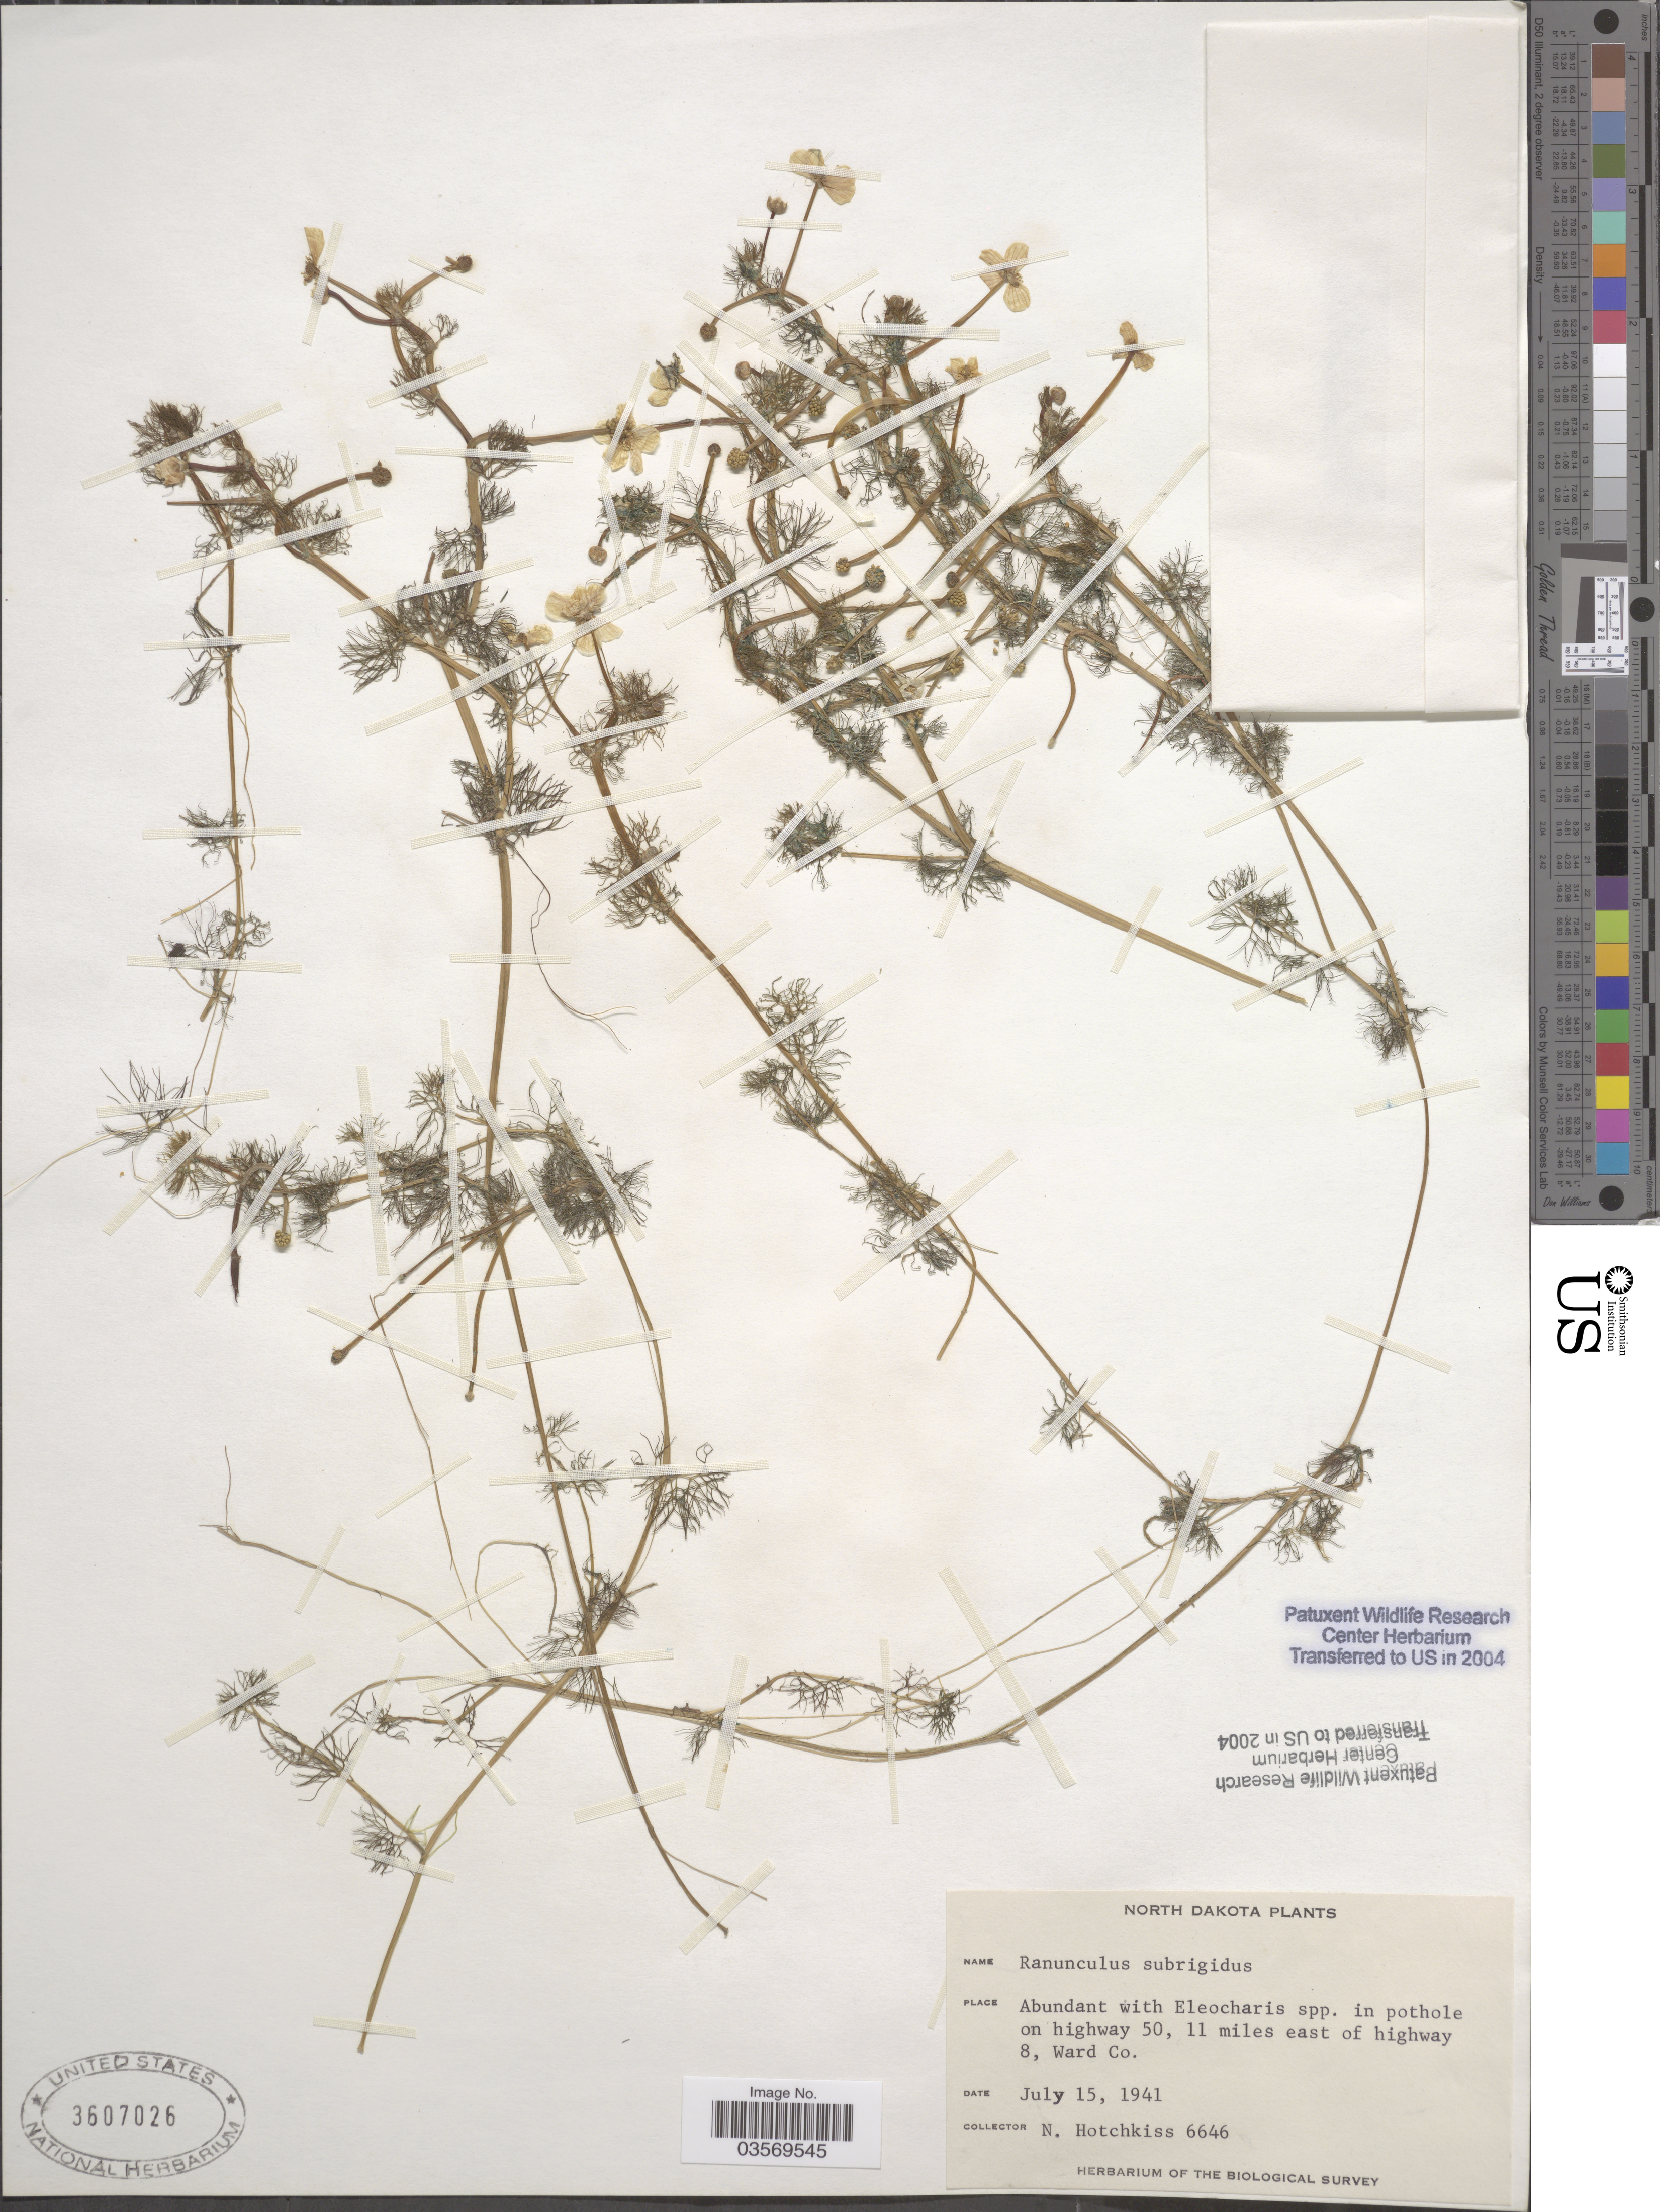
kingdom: Plantae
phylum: Tracheophyta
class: Magnoliopsida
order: Ranunculales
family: Ranunculaceae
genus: Ranunculus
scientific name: Ranunculus subrigidus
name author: W.B. Drew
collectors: N. Hotchkiss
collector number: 6646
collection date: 1941-07-15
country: United States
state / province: North Dakota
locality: In pothole on highway 50, 11 miles east of highway 8, Ward Co.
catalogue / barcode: US 3607026